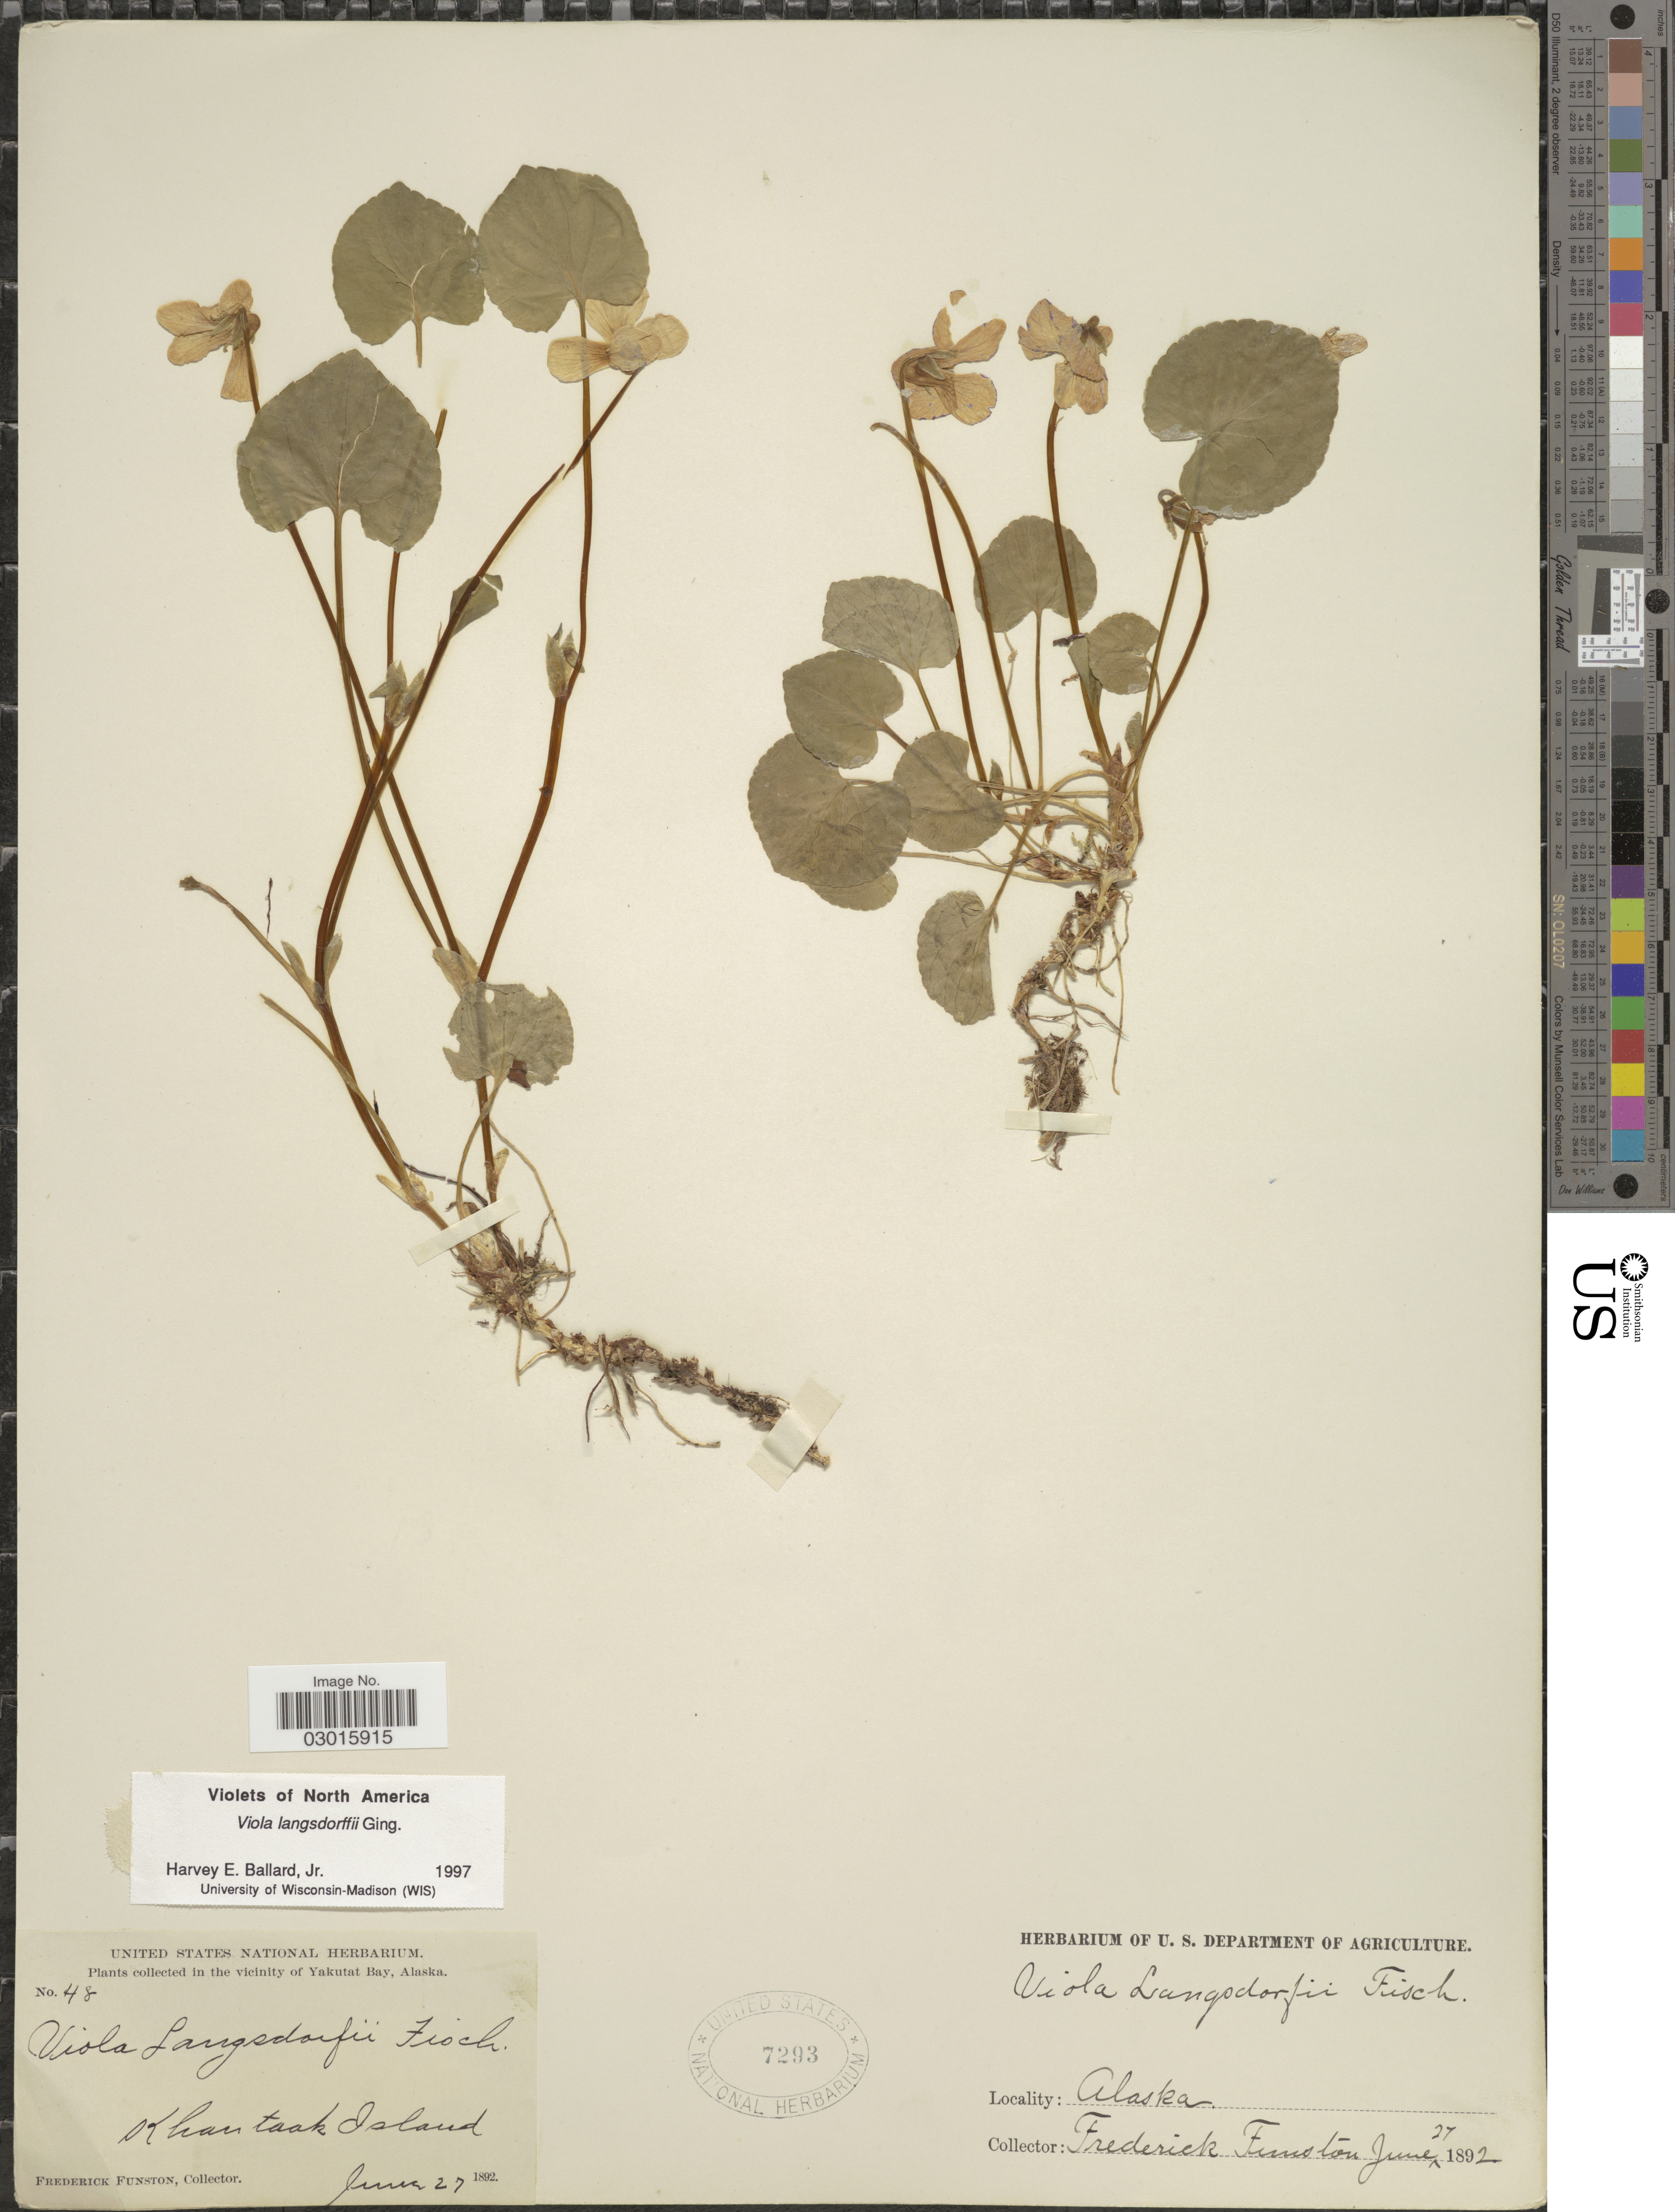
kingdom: Plantae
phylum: Tracheophyta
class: Magnoliopsida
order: Malpighiales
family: Violaceae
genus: Viola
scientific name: Viola langsdorffii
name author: Fisch. ex Ging.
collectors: F. Funston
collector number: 48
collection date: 1892-06-27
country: United States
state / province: Alaska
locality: In the vicinity of Yakutat Bay, Khantaak Island.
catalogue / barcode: US 7293